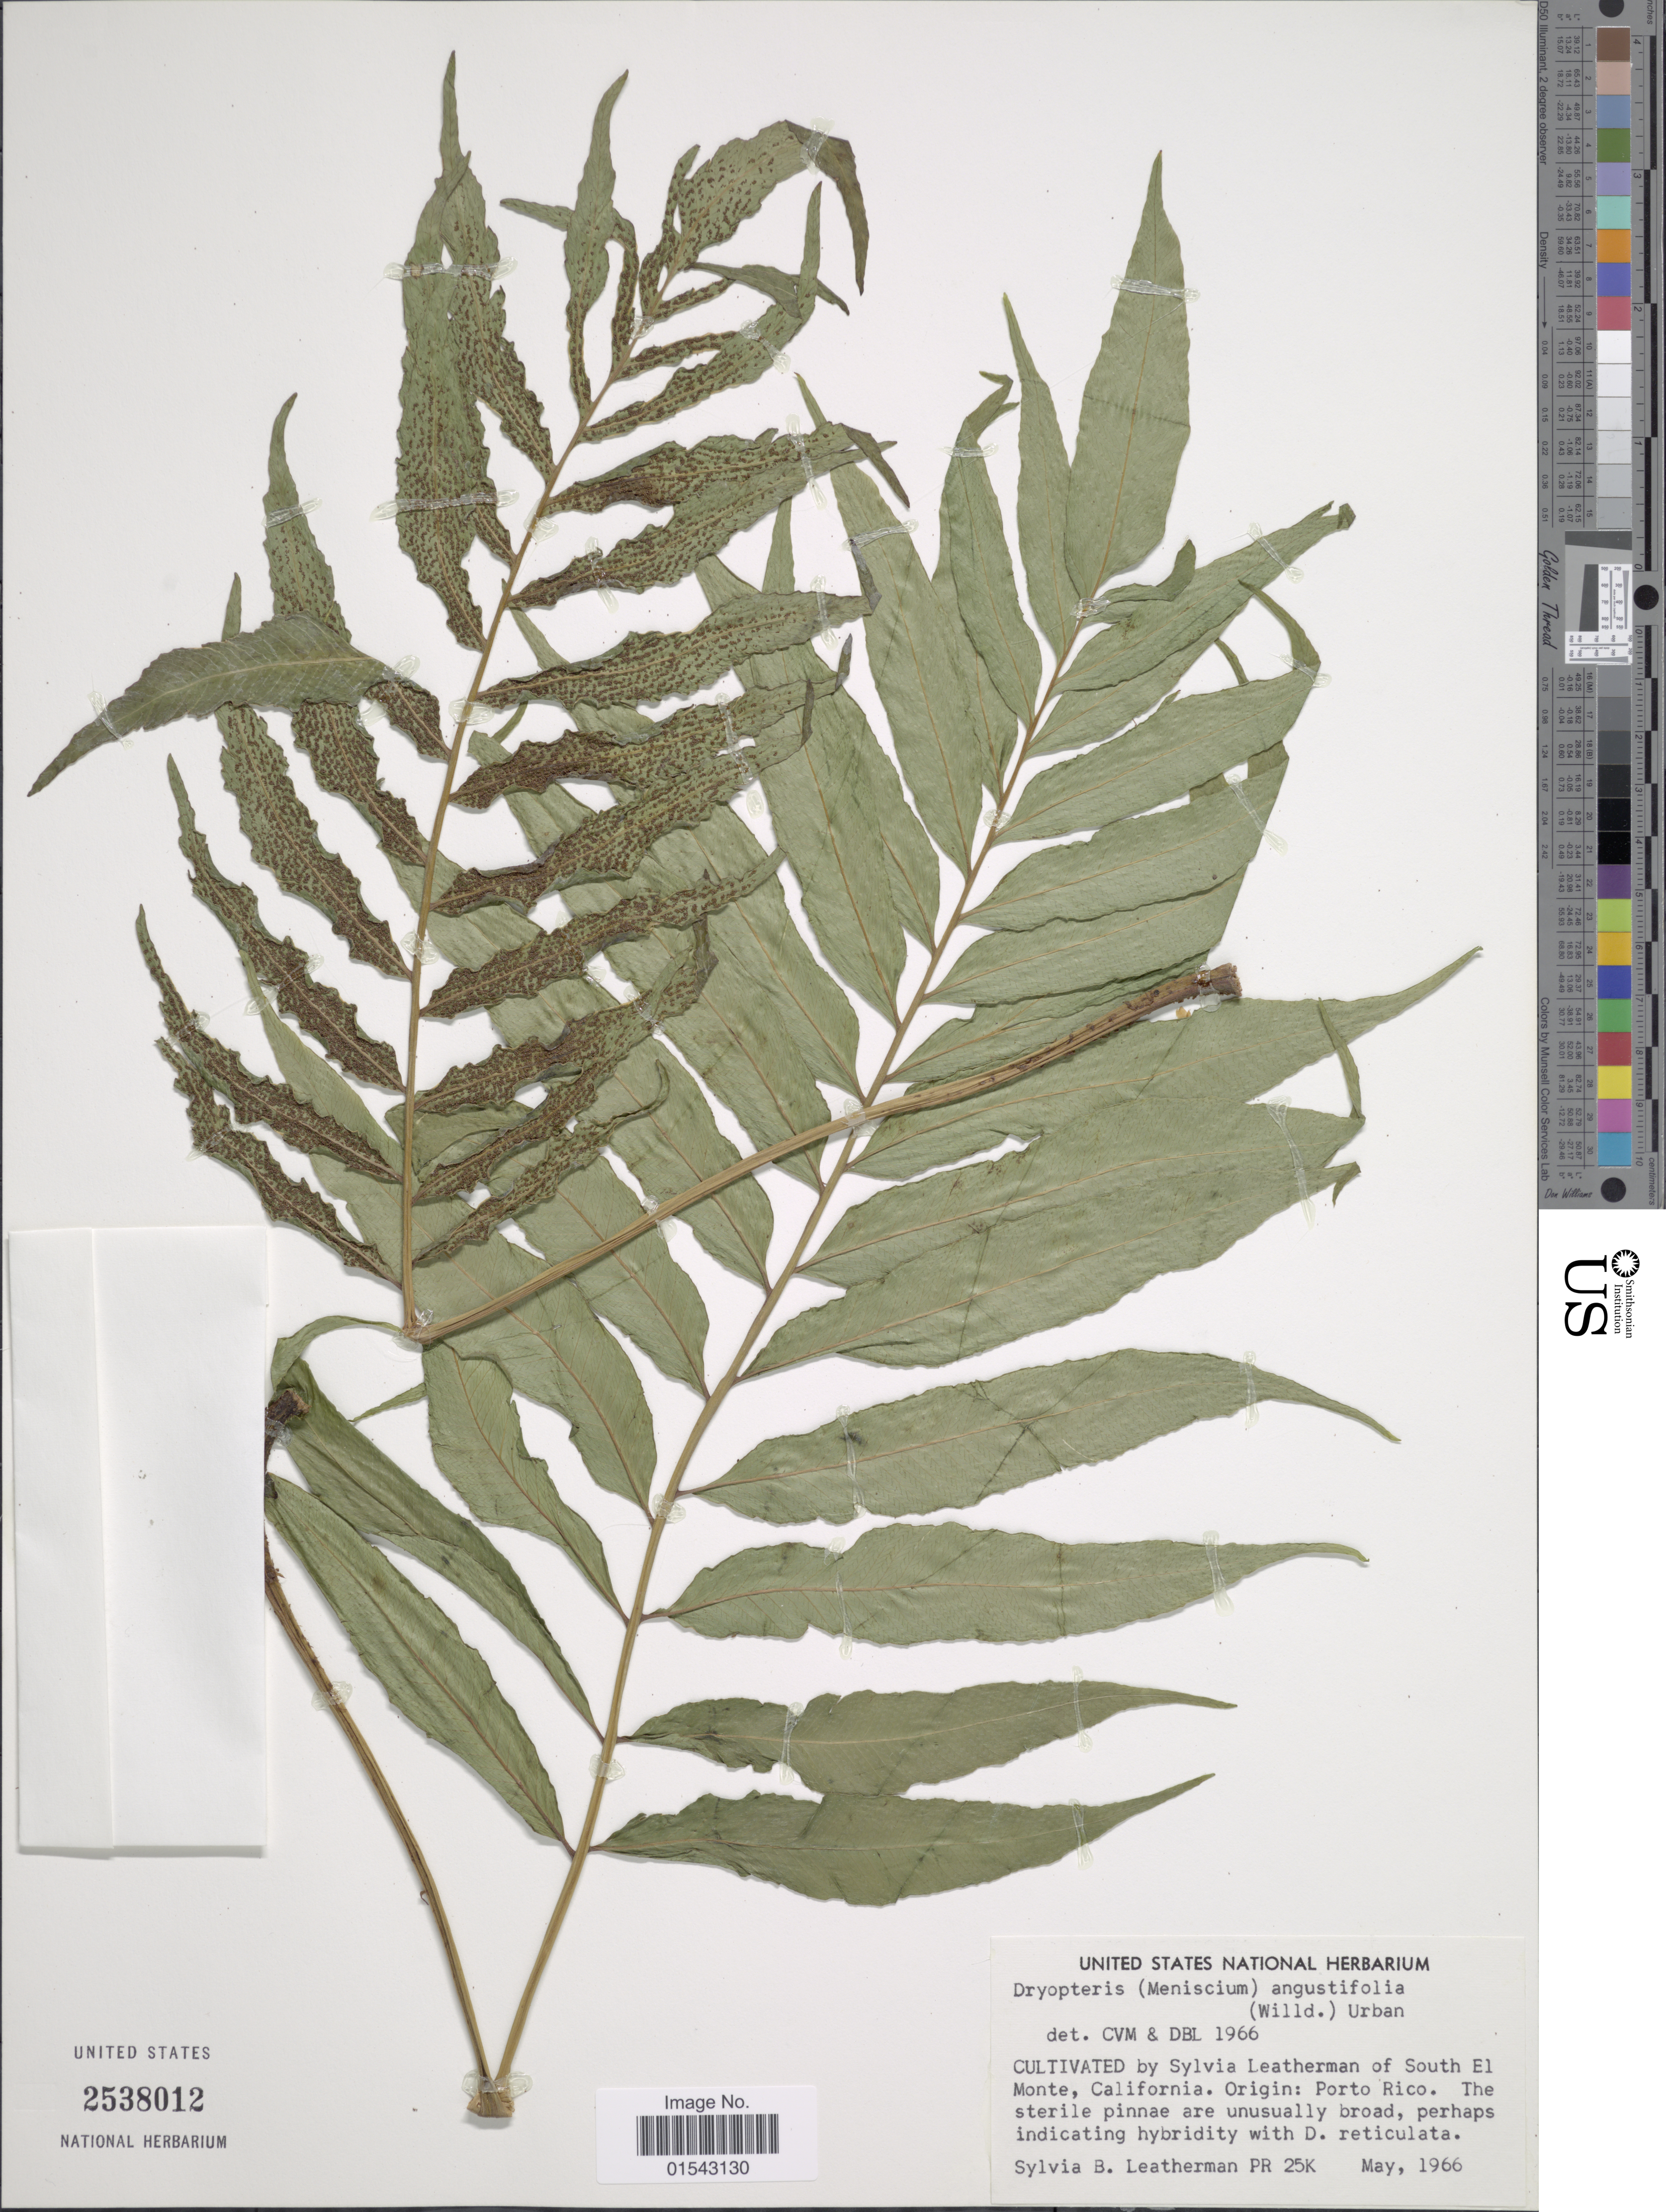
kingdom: Plantae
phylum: Tracheophyta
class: Polypodiopsida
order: Polypodiales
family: Thelypteridaceae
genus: Meniscium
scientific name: Meniscium angustifolium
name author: Willd.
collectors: S. Leatherman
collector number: PR25k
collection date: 1966-05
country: United States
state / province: California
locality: south El Monte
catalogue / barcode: US 2538012